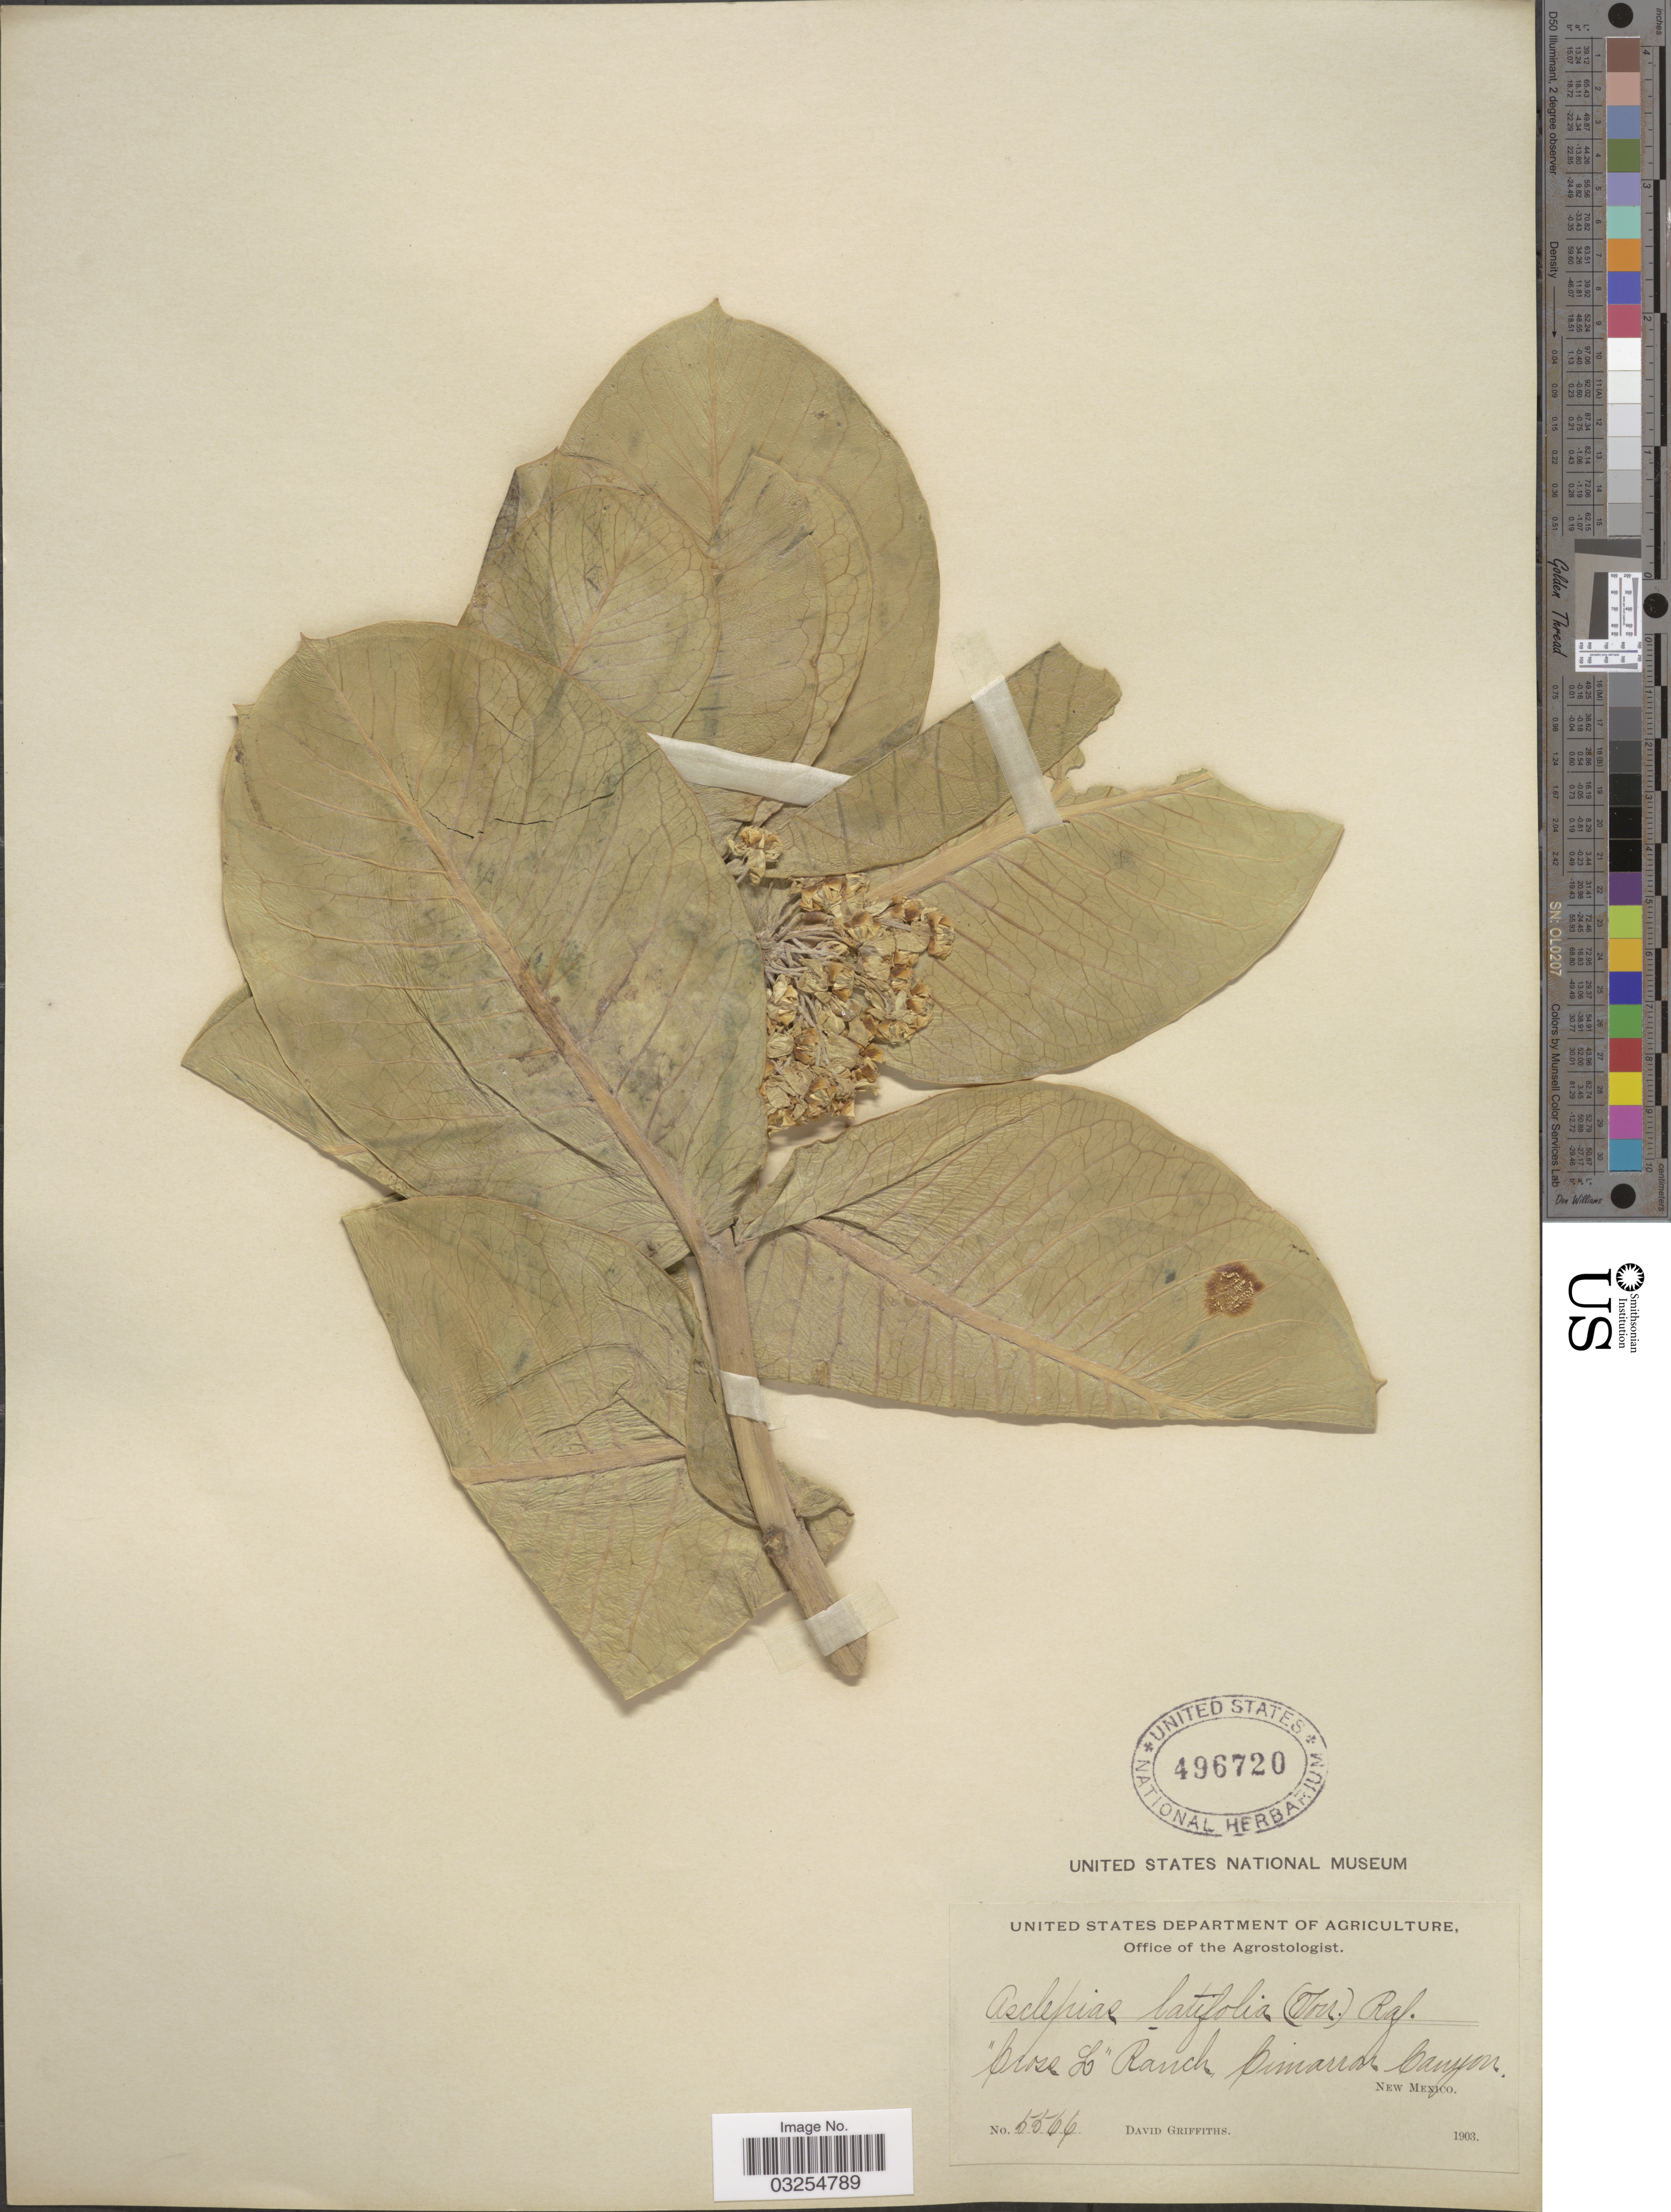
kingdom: Plantae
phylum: Tracheophyta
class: Magnoliopsida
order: Gentianales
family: Apocynaceae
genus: Asclepias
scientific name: Asclepias latifolia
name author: Torr.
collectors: D. Griffiths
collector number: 5566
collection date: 1903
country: United States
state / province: New Mexico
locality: "Cross L" Ranch, Cimarron Canyon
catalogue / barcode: US 496720